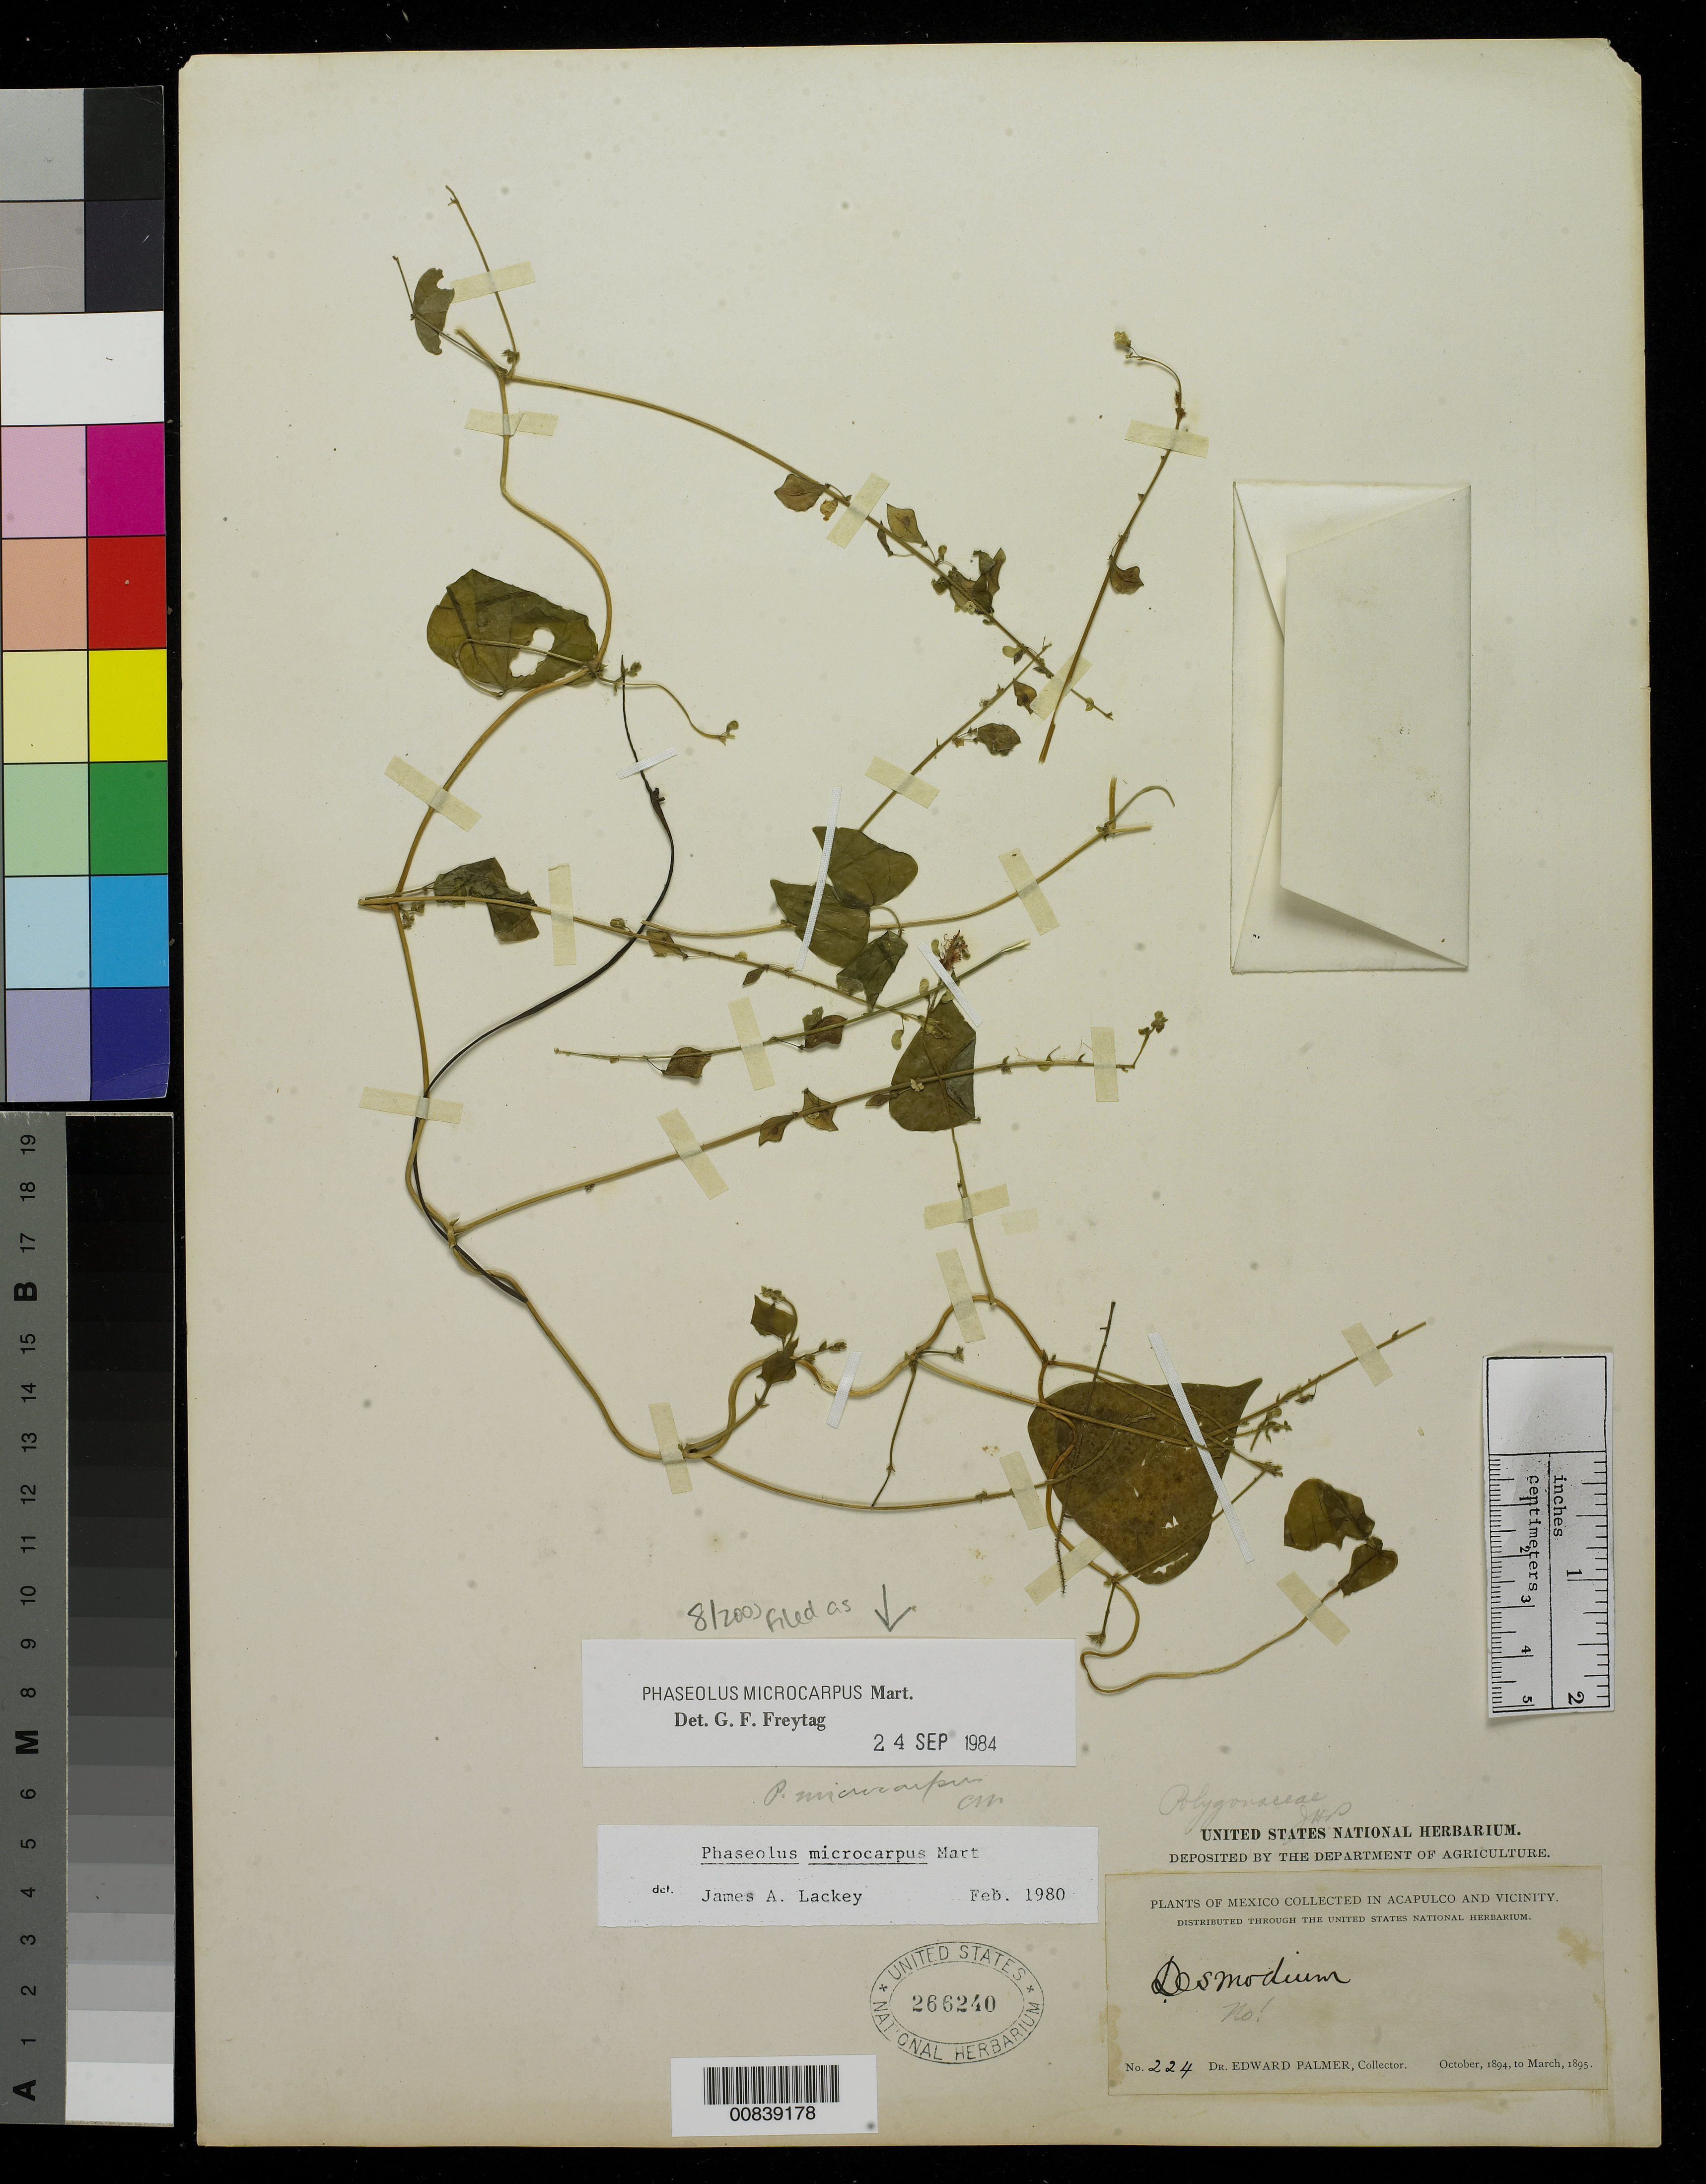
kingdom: Plantae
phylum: Tracheophyta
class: Magnoliopsida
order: Fabales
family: Fabaceae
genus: Phaseolus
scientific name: Phaseolus microcarpus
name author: Mart.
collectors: E. Palmer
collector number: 224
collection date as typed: Oct 1894 to -- Mar 1895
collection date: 1894-10/1895-03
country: Mexico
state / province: Guerrero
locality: Acapulco, Guerrero and vicinity.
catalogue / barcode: US 266240